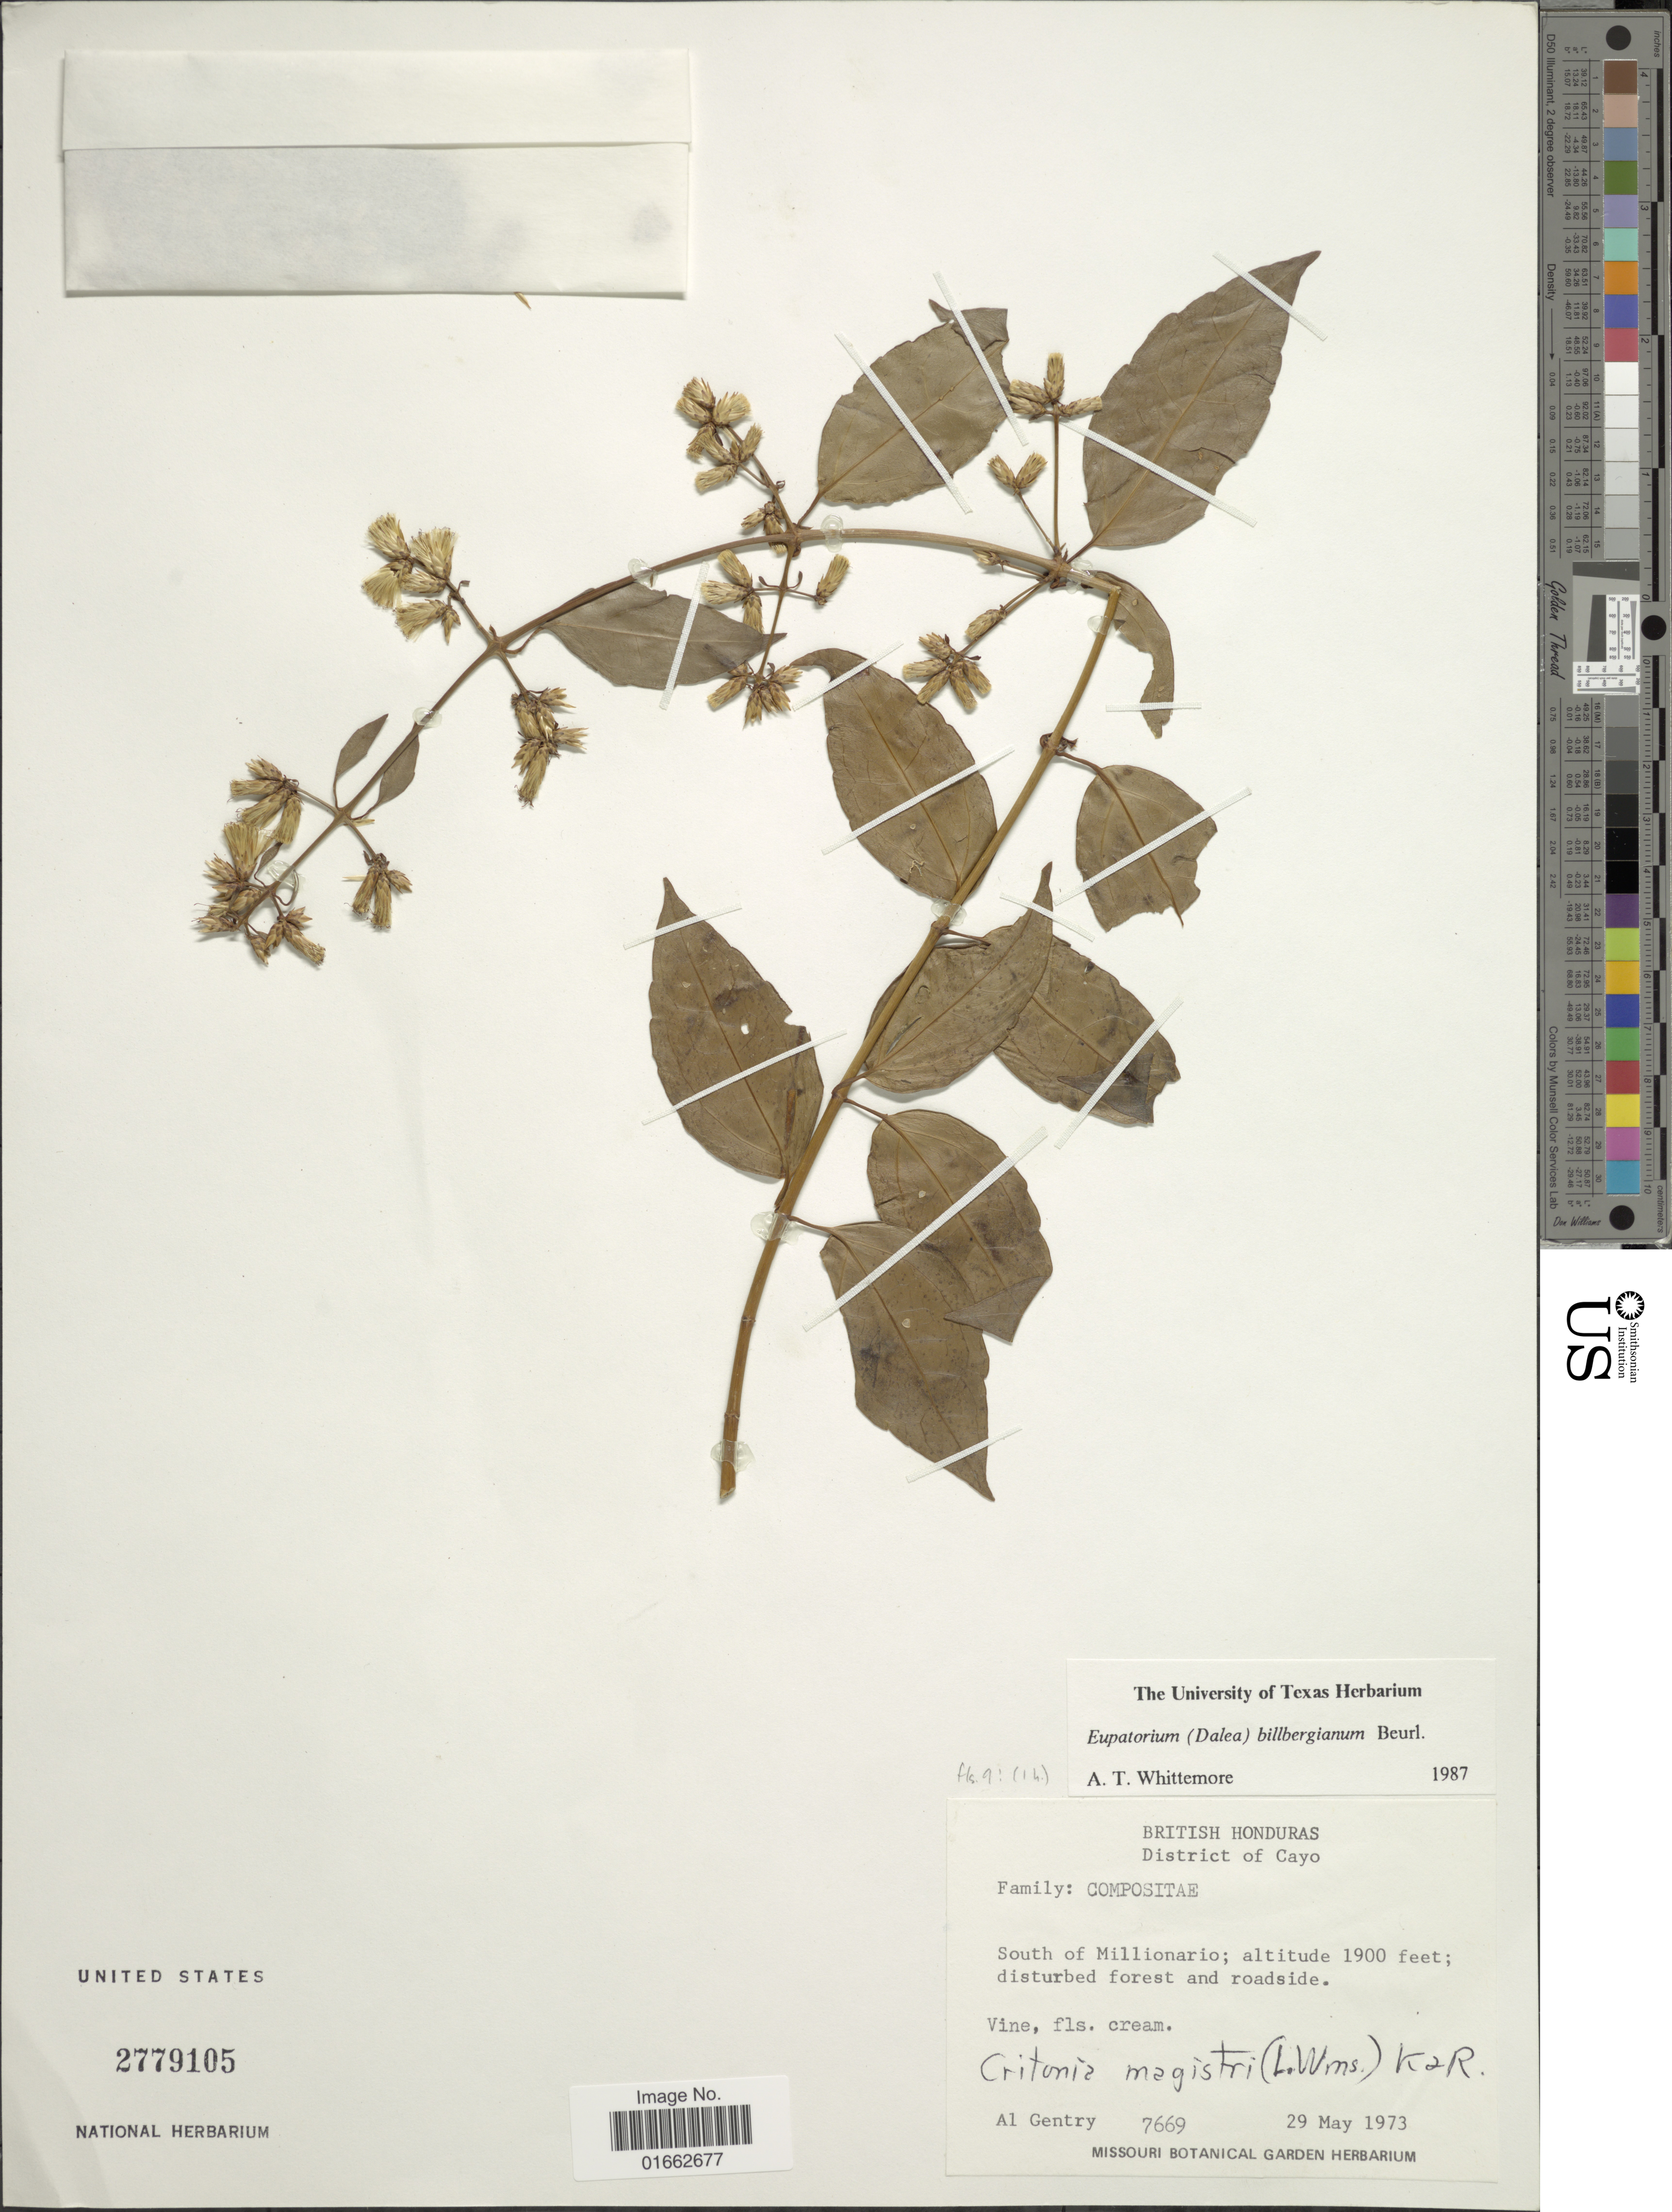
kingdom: Plantae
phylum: Tracheophyta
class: Magnoliopsida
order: Asterales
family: Asteraceae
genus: Critonia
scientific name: Critonia billbergiana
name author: (Beurl.) R.M. King & H. Rob.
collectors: A. H. Gentry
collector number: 7669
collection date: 1973-05-29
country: Belize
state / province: Cayo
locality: South of Millionario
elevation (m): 579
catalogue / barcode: US 2779105